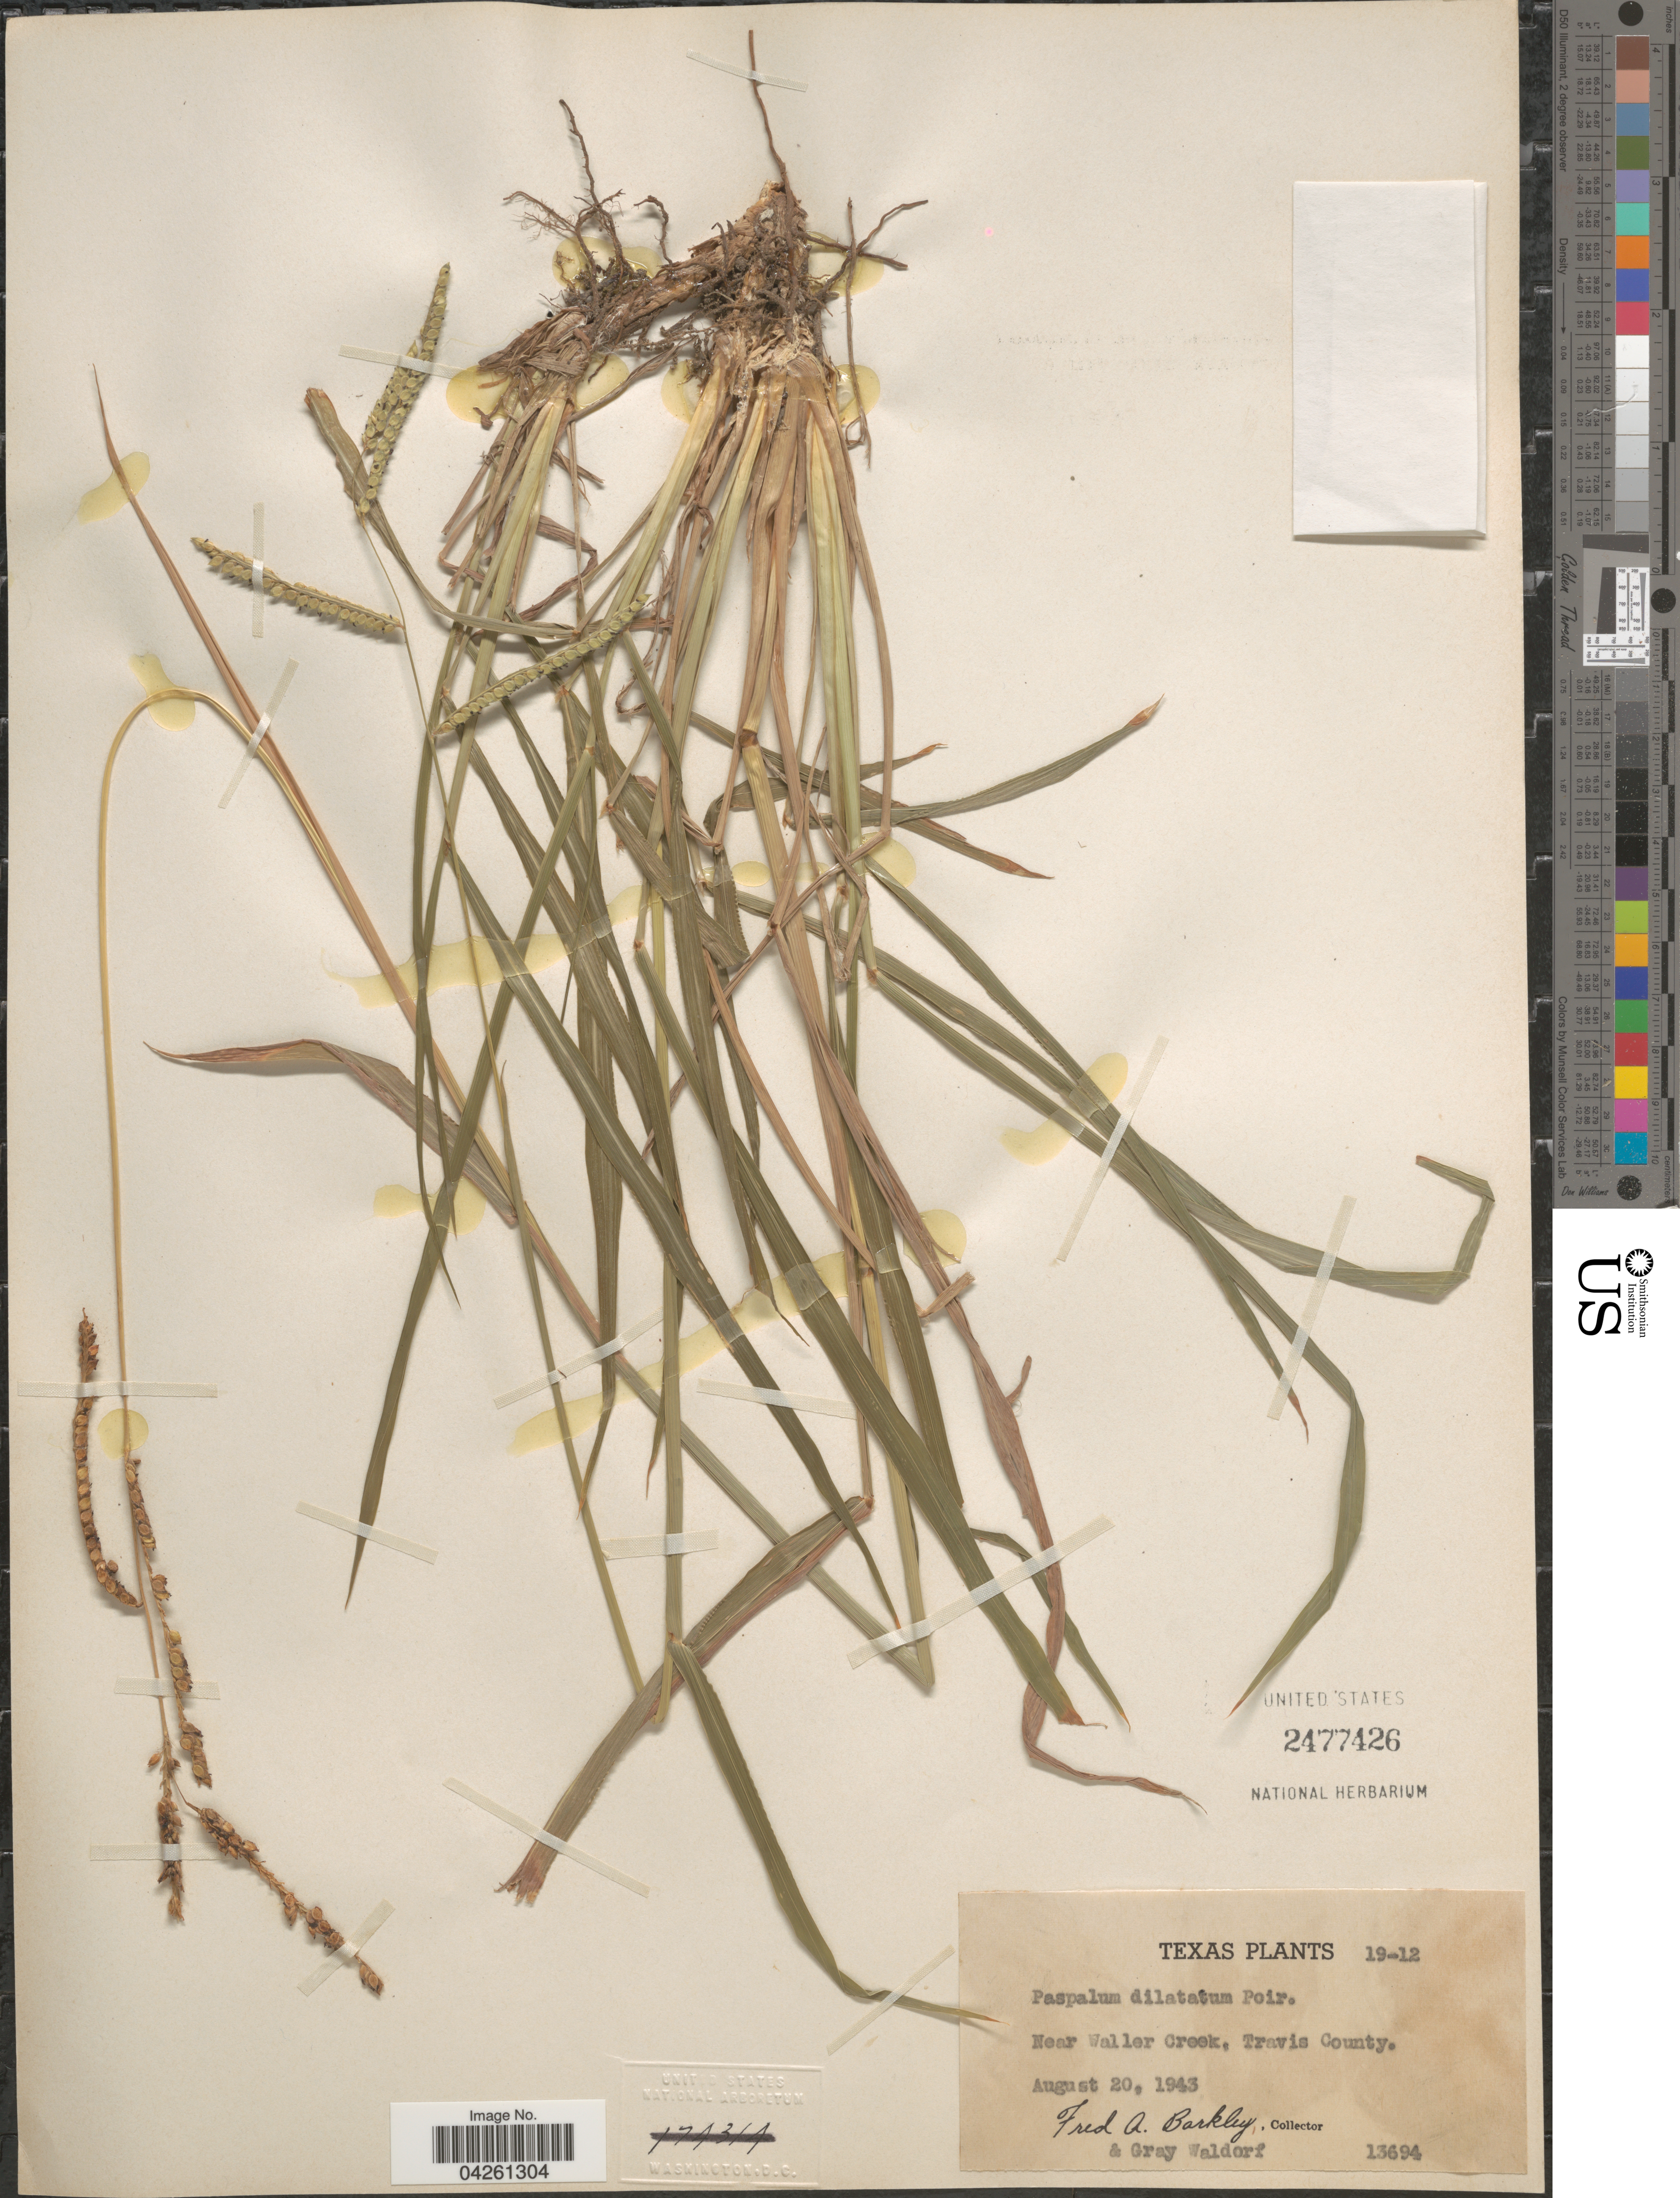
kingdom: Plantae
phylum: Tracheophyta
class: Liliopsida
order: Poales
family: Poaceae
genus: Paspalum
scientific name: Paspalum dilatatum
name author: Poir.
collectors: F. A. Barkley & G. Waldorf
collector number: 13694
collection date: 1943-08-20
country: United States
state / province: Texas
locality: Near Waller Creek, Travis County.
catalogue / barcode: US 2477426